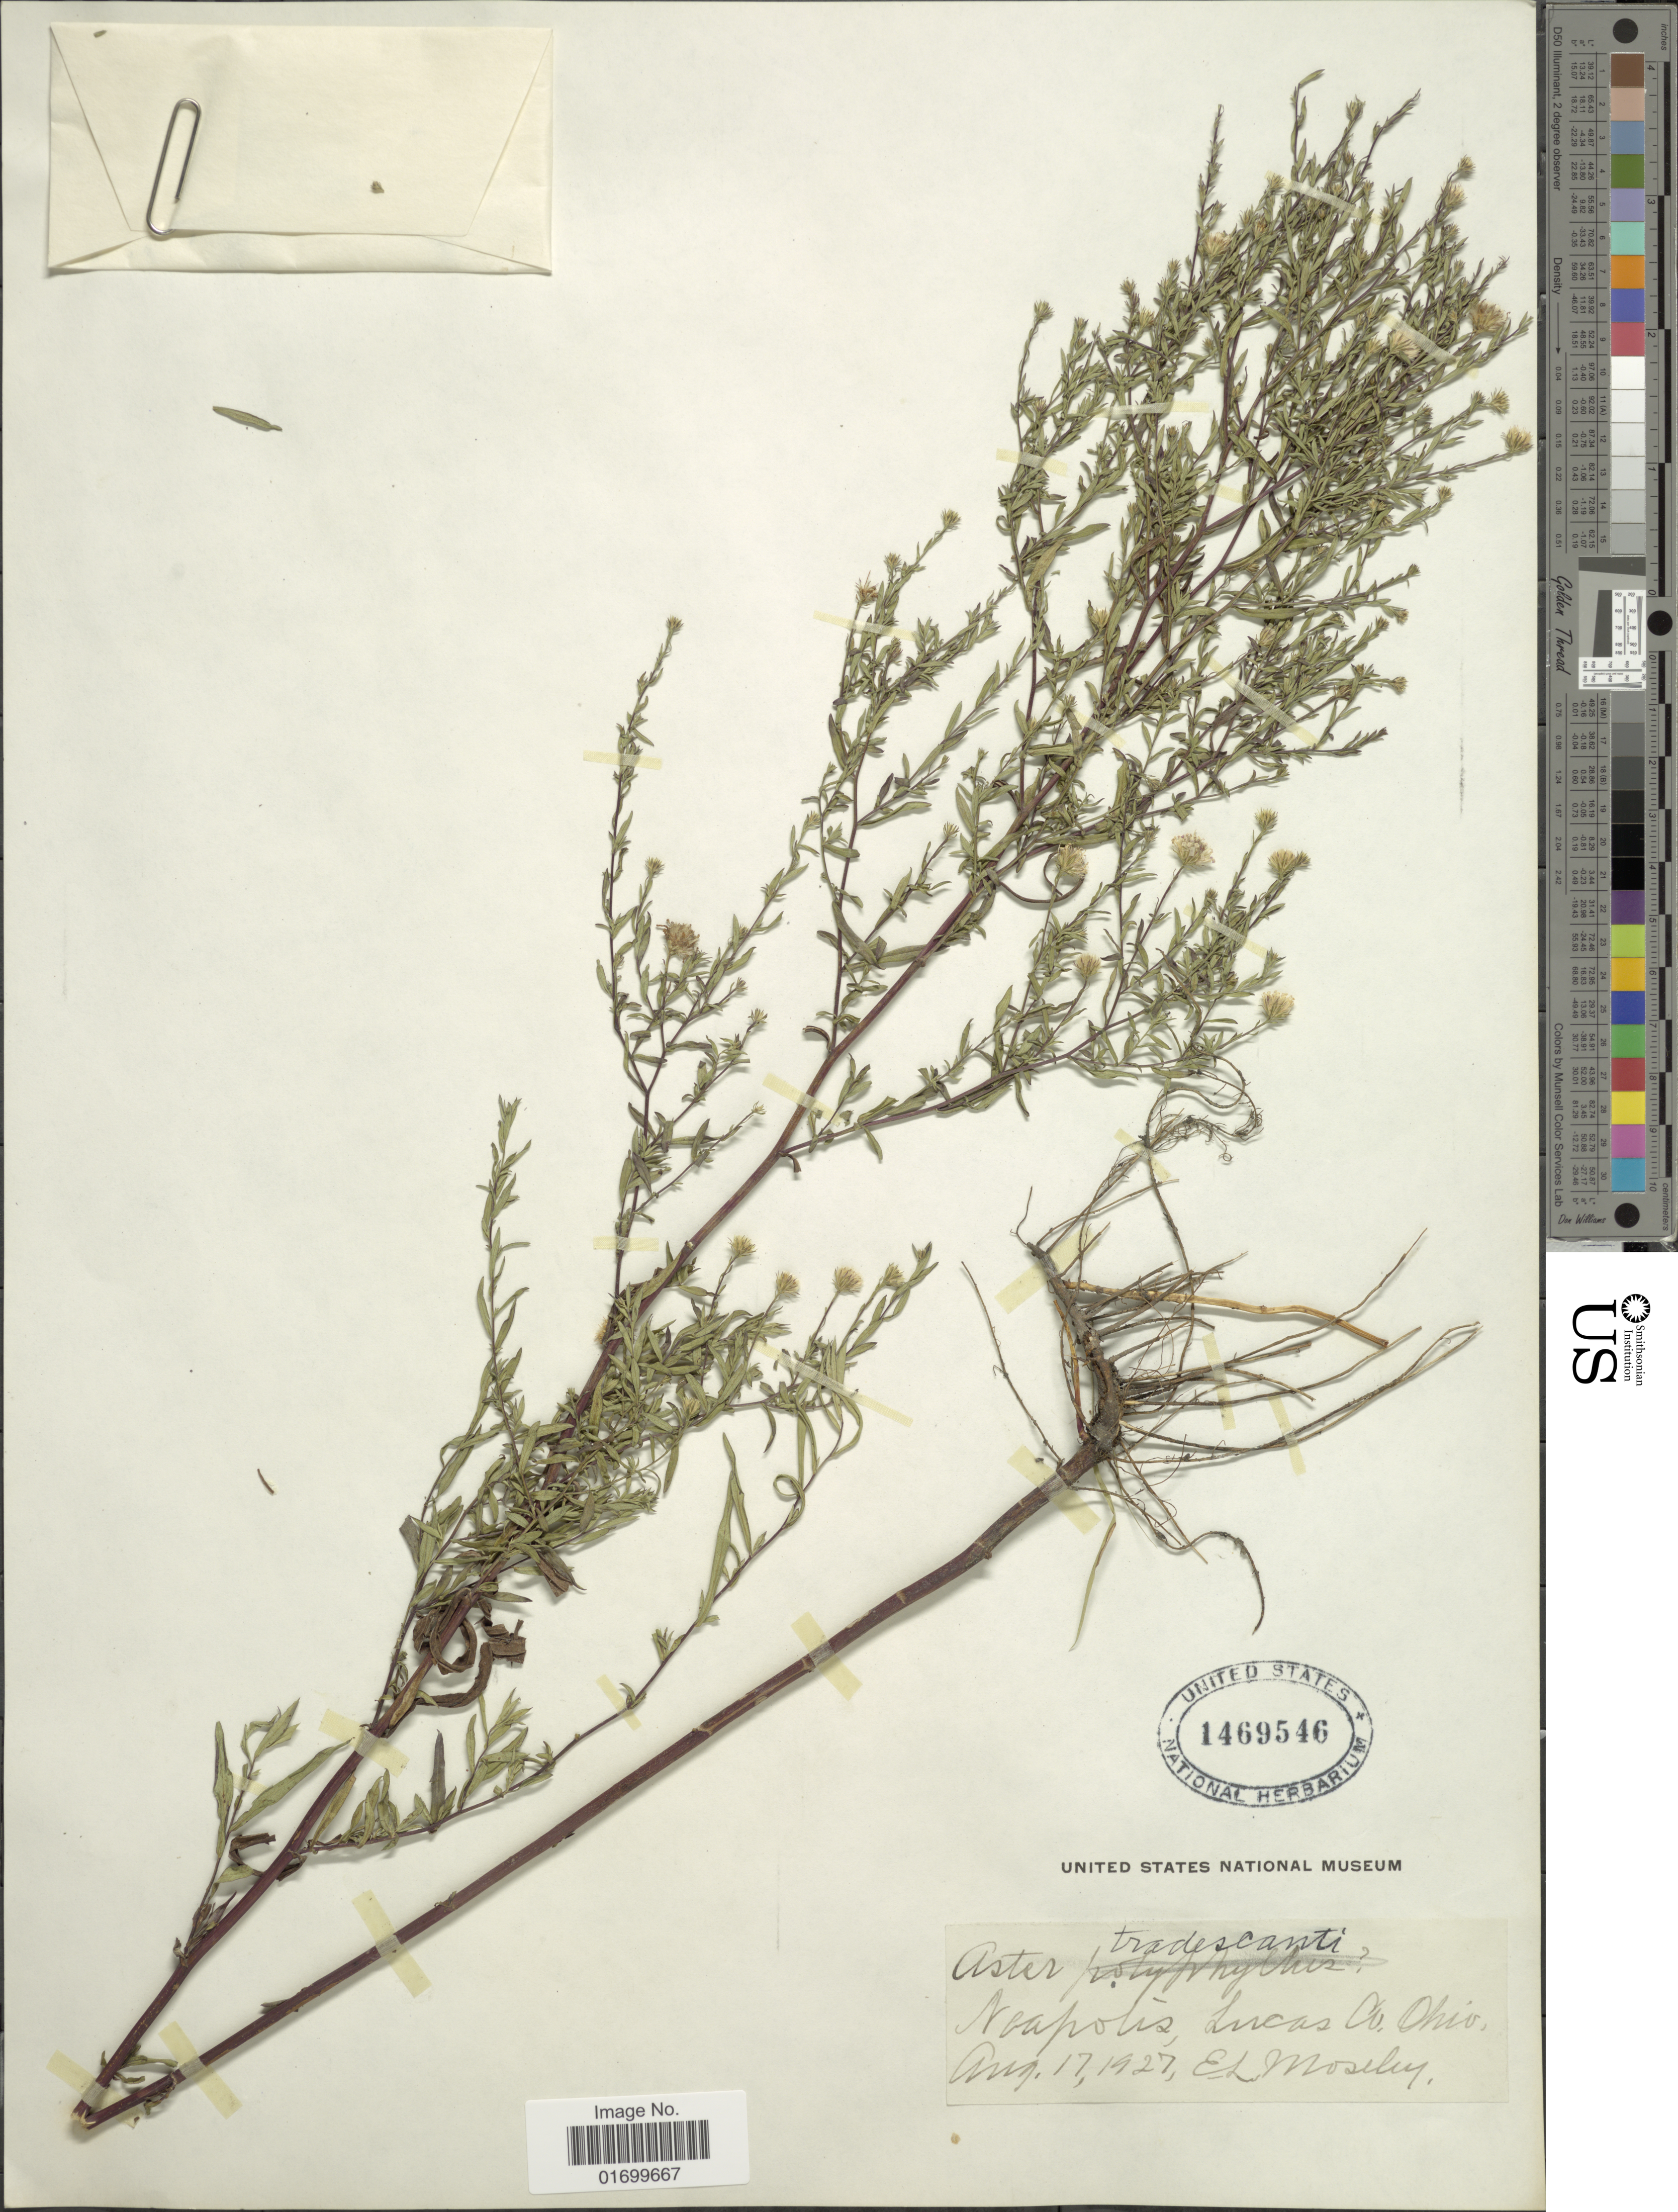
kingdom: Plantae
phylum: Tracheophyta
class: Magnoliopsida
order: Asterales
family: Asteraceae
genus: Symphyotrichum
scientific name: Symphyotrichum tradescanti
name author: (L.) G.L. Nesom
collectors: E. Moseley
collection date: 1927-08-17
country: United States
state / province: Ohio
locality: Neapolis, Lucas Co.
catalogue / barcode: US 146956